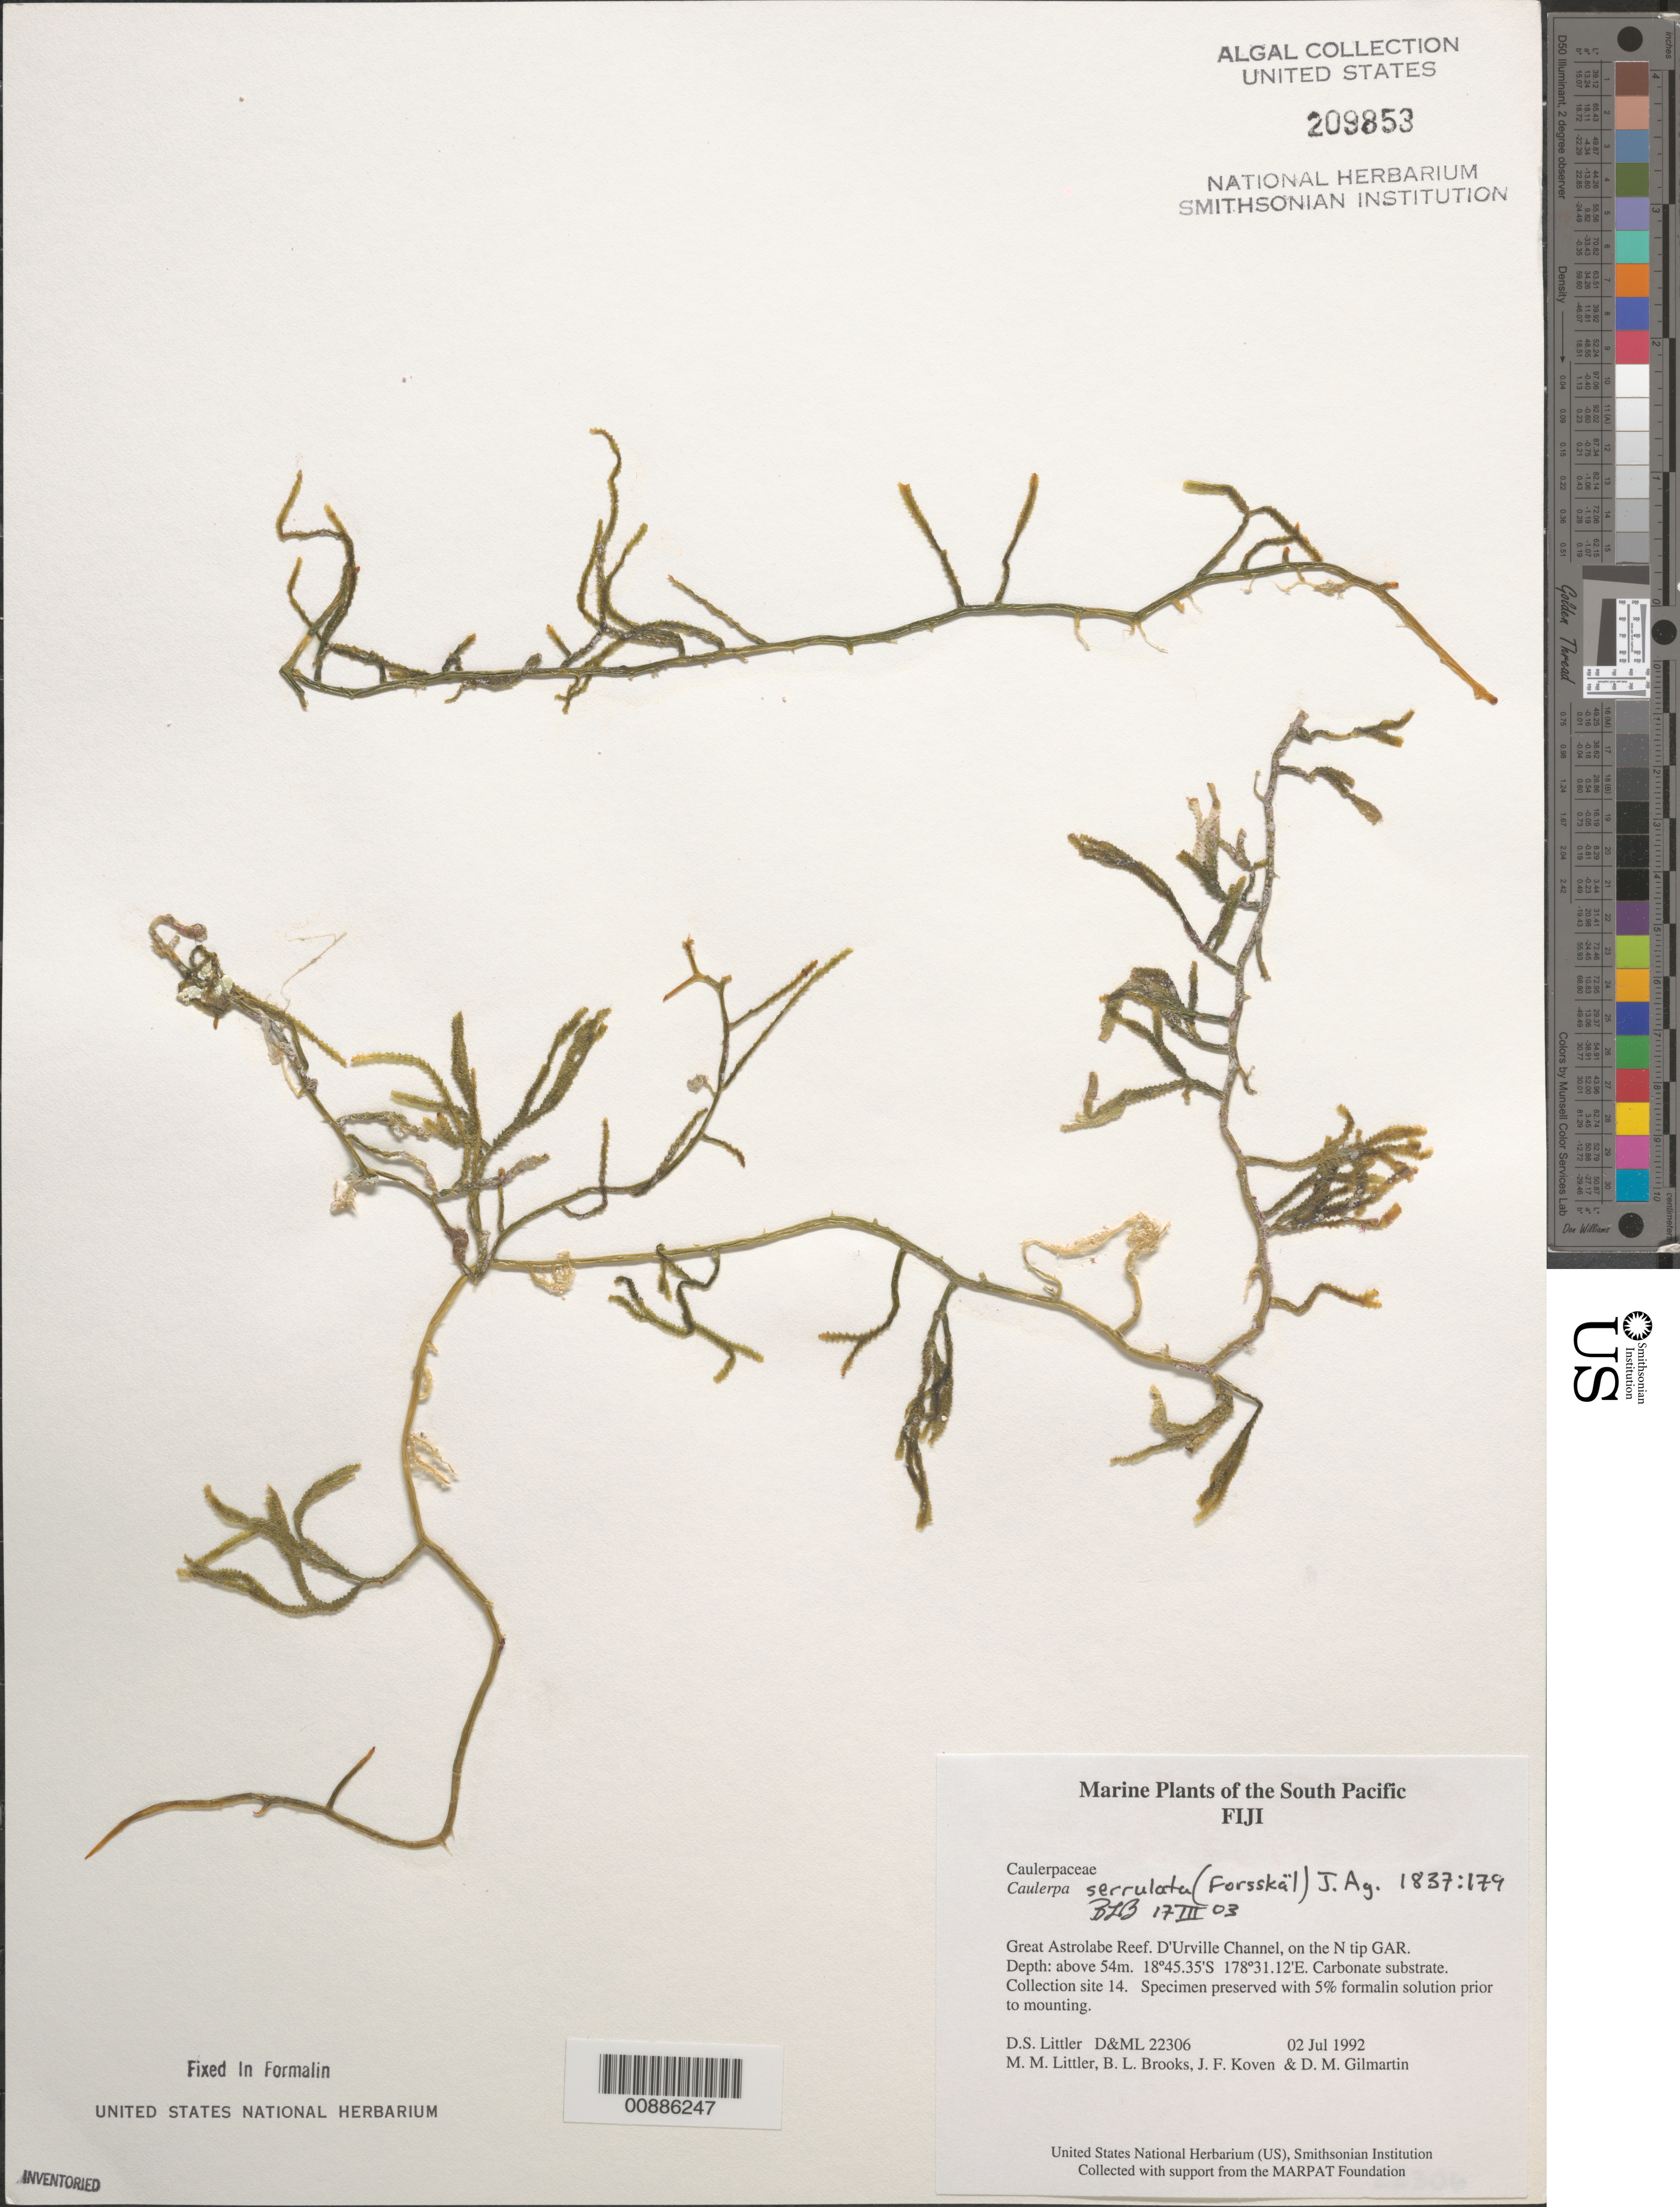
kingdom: Plantae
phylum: Chlorophyta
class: Ulvophyceae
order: Bryopsidales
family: Caulerpaceae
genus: Caulerpa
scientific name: Caulerpa serrulata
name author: (Forssk.) J. Agardh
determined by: Brooks, B. L., (BOT), Smithsonian Institution - National Museum of Natural History (UNITED STATES)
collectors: D. S. Littler, M. M. Littler, B. Brooks, J. Koven & D. Gilmartin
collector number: D&ML 22306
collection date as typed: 02 Jul 1992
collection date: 1992-07-02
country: Fiji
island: Great Astrolabe Reef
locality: Great Astrolabe Reef, D'Urville Channel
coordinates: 18 45.35'S, 178 31.12'E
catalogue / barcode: US 209853